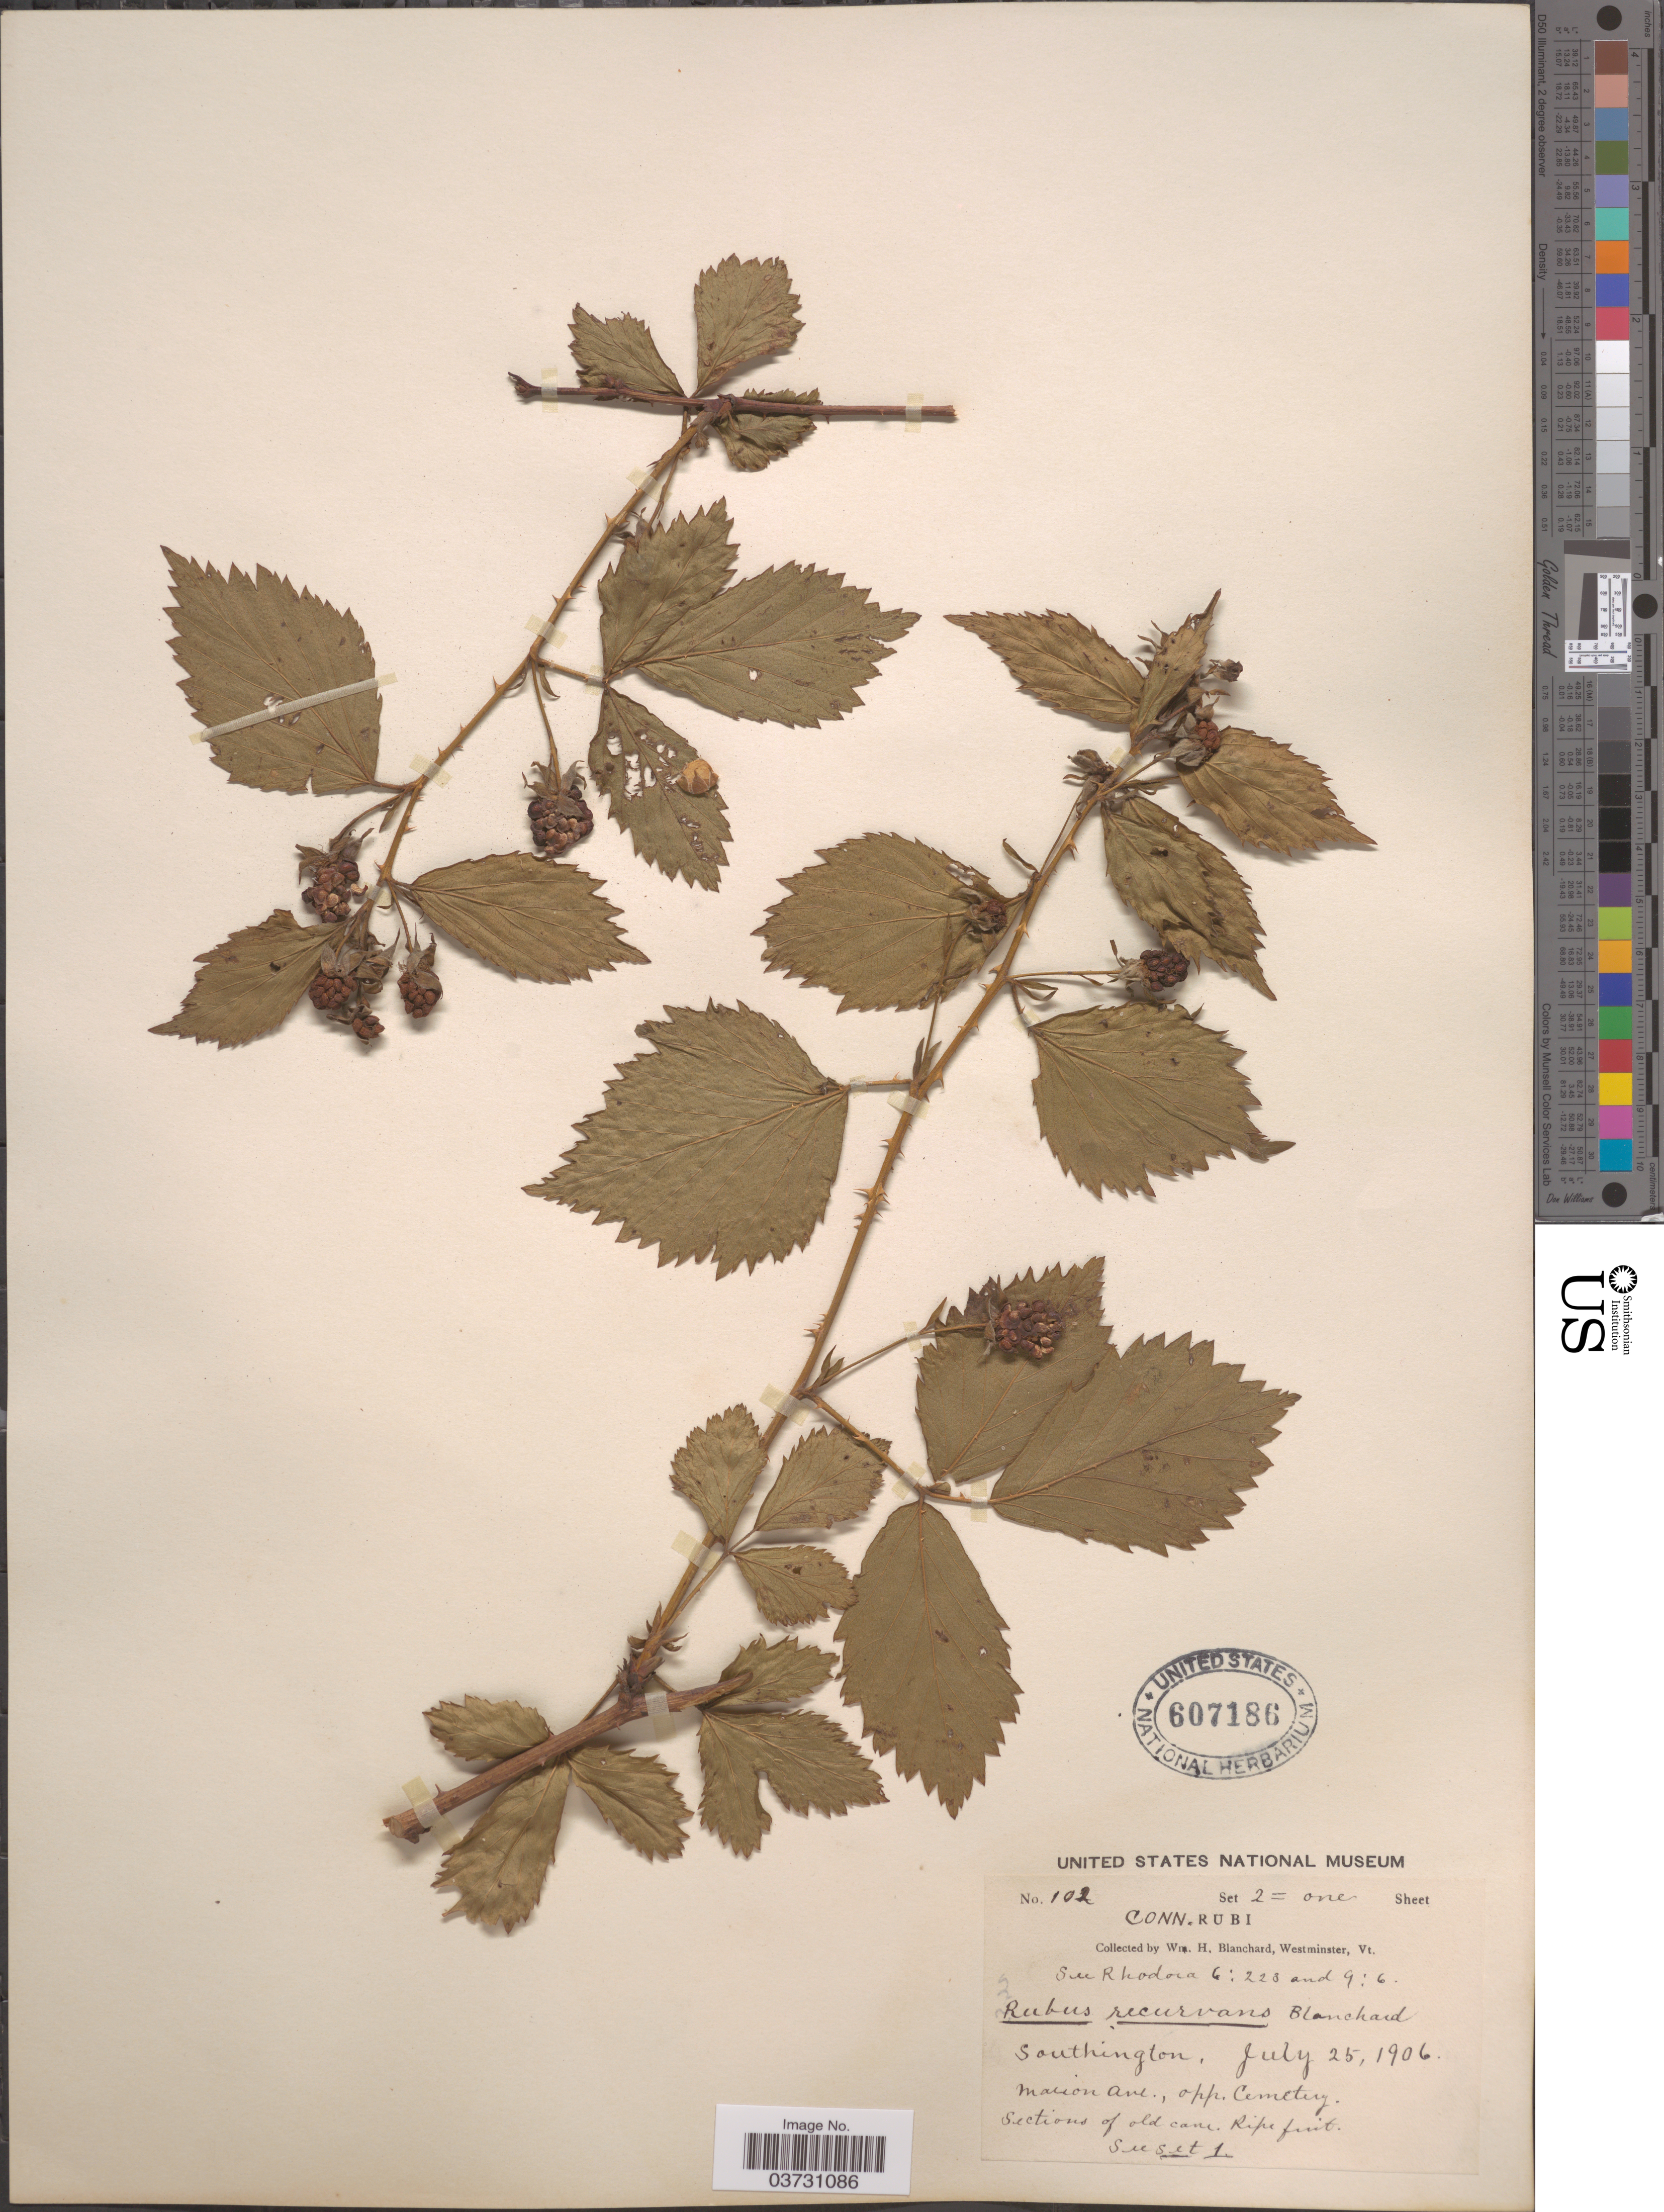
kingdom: Plantae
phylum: Tracheophyta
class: Magnoliopsida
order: Rosales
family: Rosaceae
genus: Rubus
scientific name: Rubus recurvans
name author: Blanch.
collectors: W. H. Blanchard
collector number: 102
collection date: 1906-07-25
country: United States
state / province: Connecticut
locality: Southington. Marion Ave., Opp. Cemetry.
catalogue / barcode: US 607186